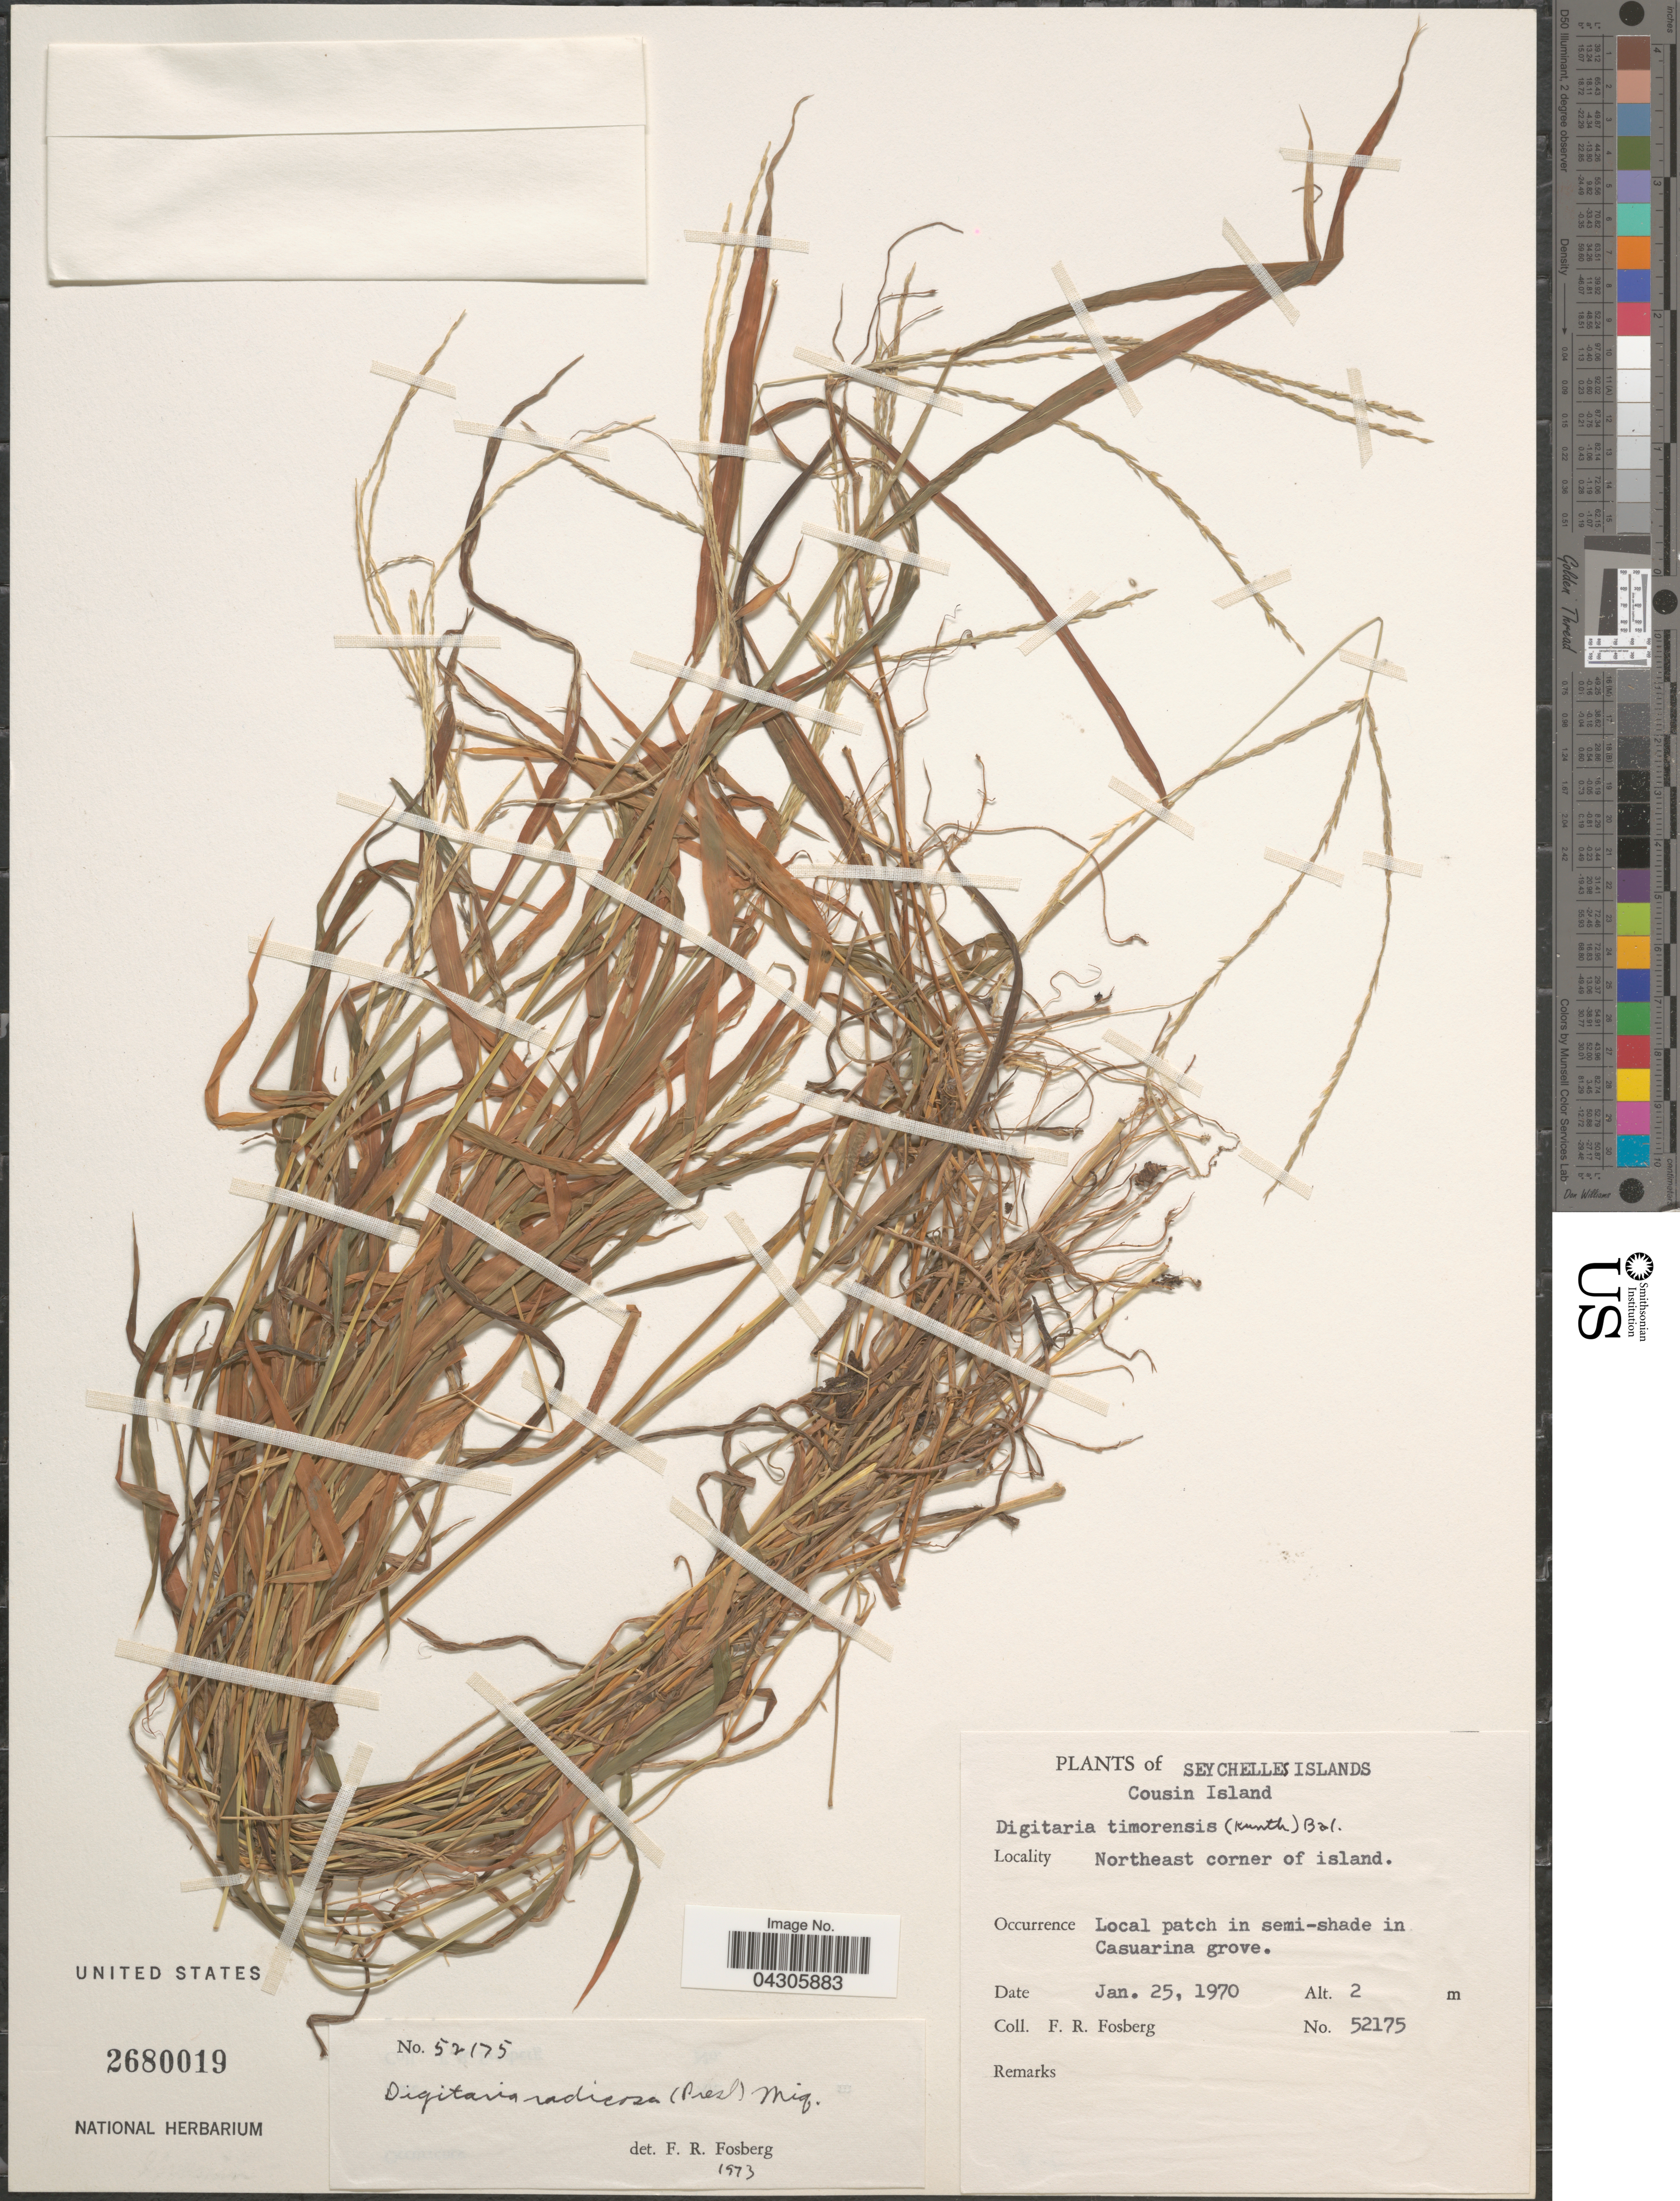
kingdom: Plantae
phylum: Tracheophyta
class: Liliopsida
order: Poales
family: Poaceae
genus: Digitaria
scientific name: Digitaria radicosa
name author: (J. Presl) Miq.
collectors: F. R. Fosberg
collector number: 52175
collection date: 1970-01-25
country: Seychelles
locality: Seychelles Islands. Cousin Island. Northeast corner of island.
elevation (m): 2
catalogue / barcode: US 2680019